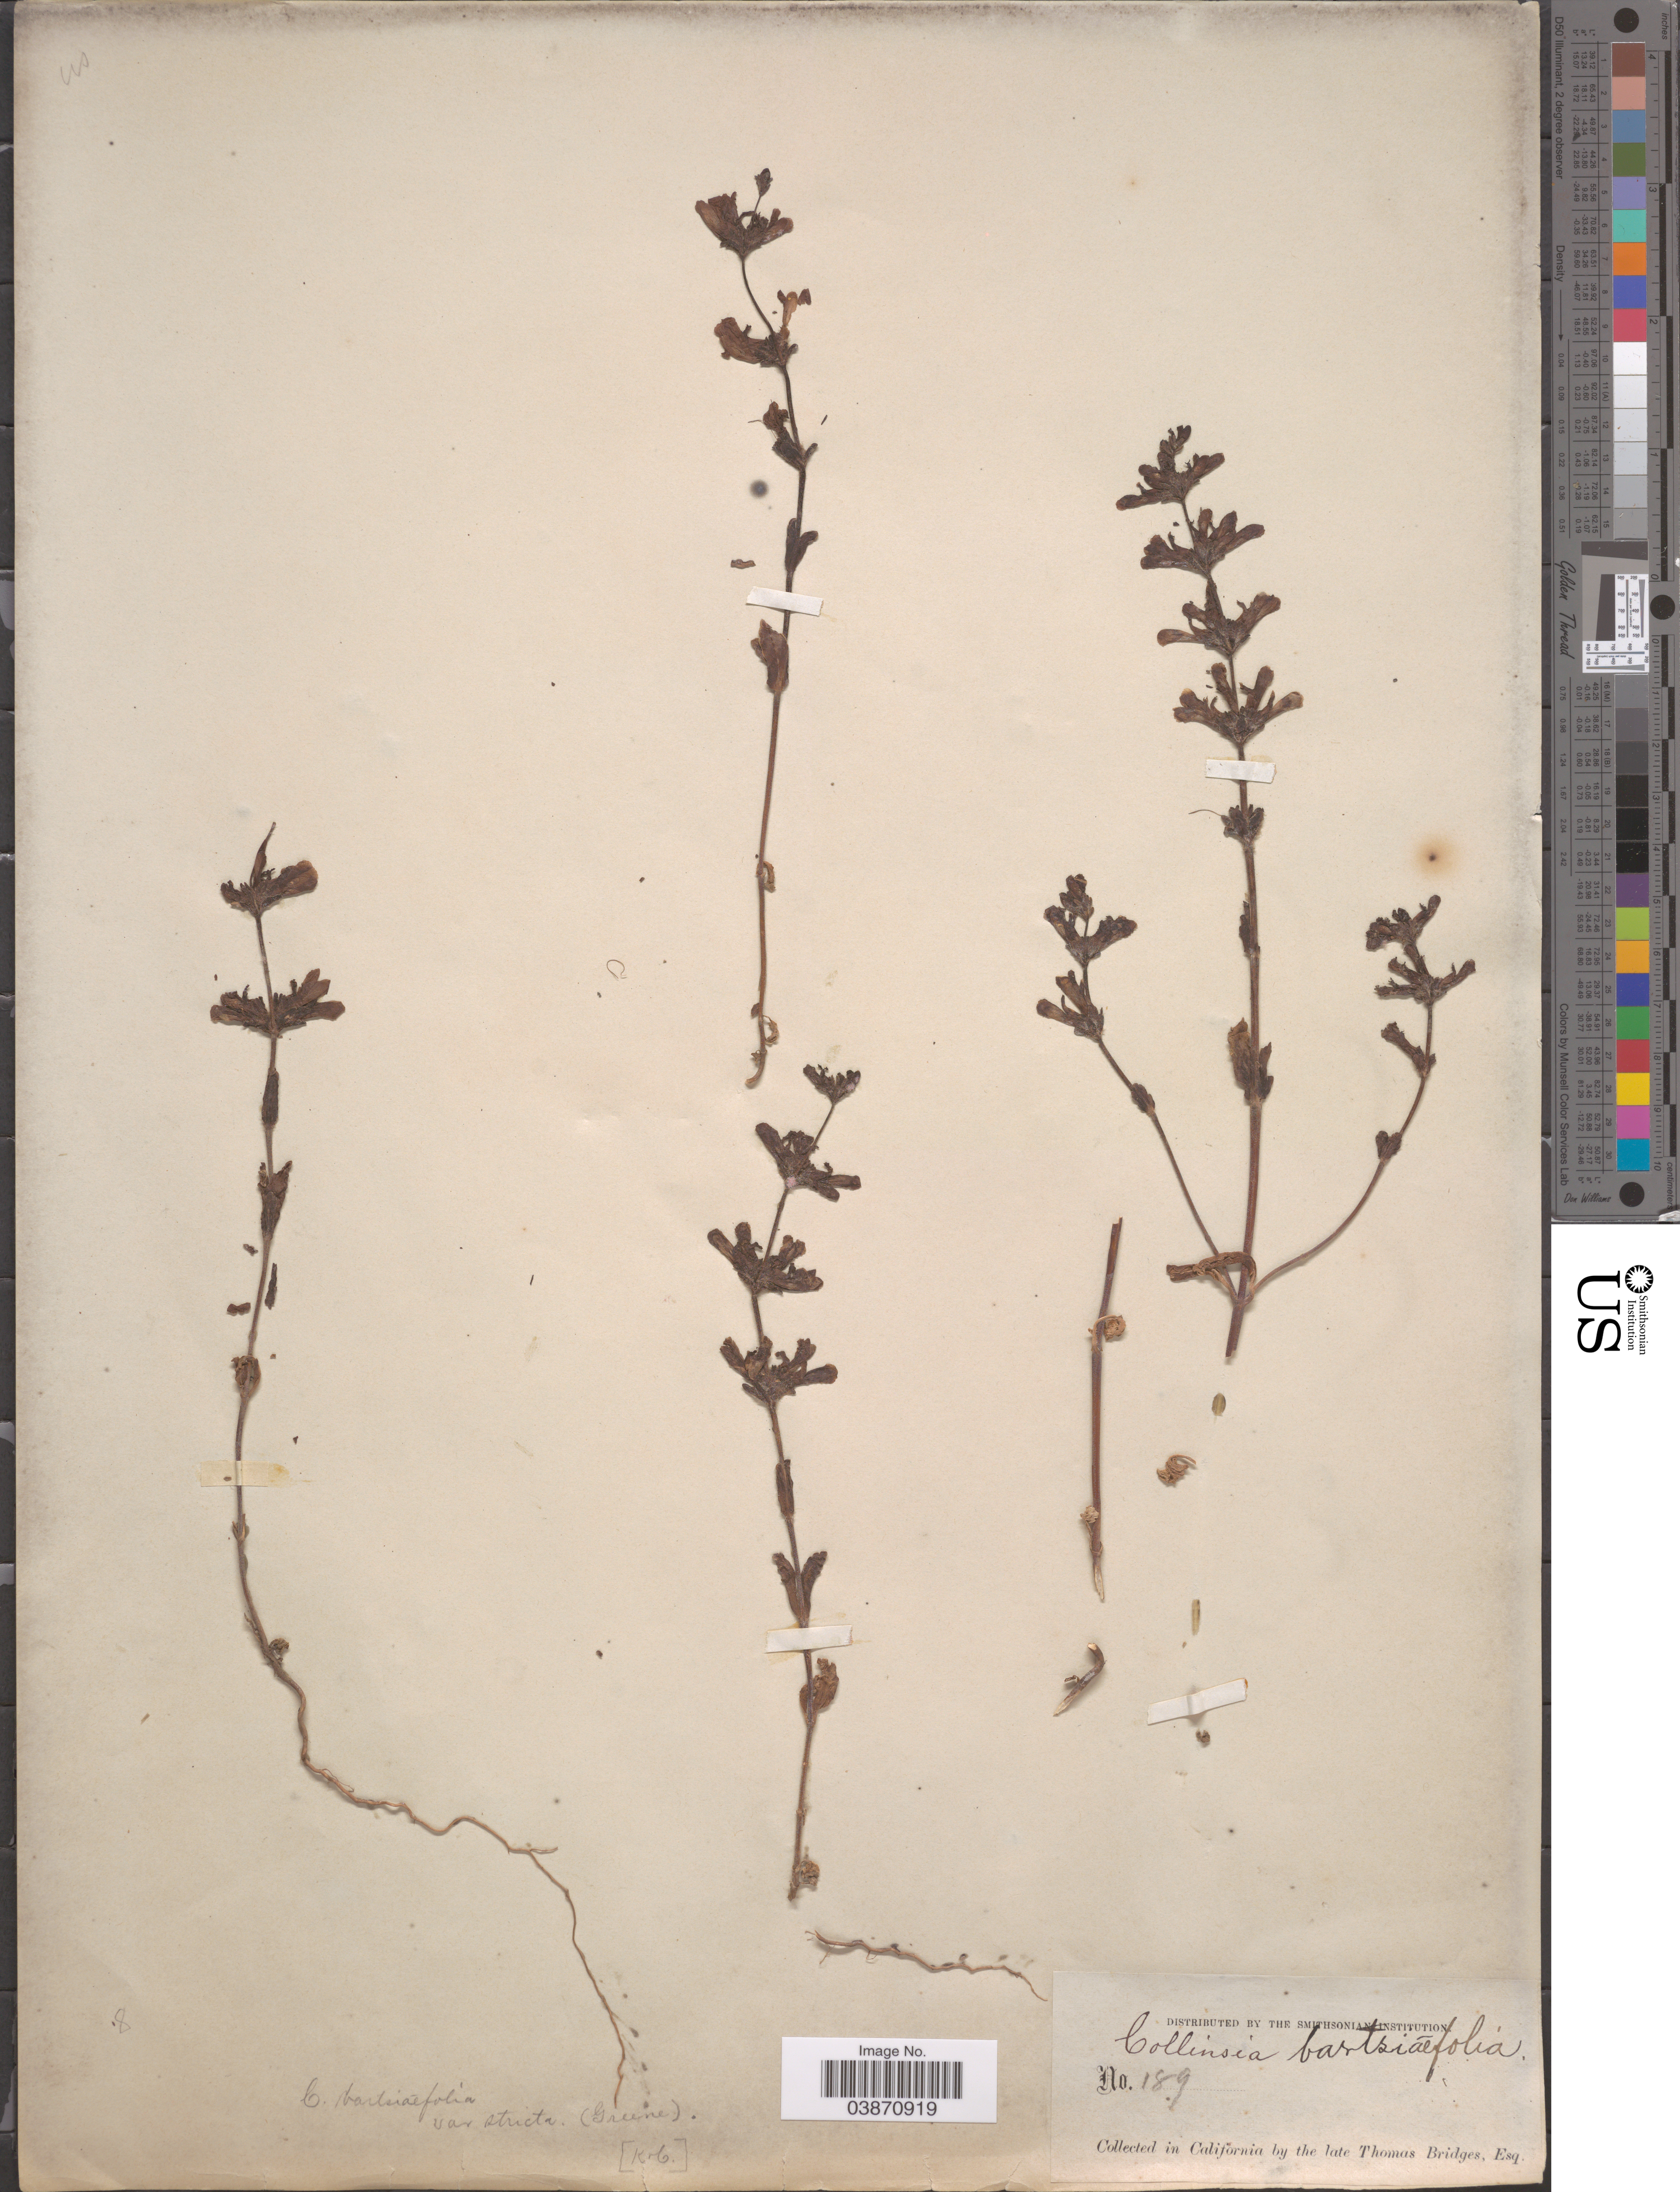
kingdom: Plantae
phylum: Tracheophyta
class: Magnoliopsida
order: Lamiales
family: Plantaginaceae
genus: Collinsia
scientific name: Collinsia bartsiifolia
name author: Benth.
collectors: T. Bridges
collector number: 189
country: United States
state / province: California